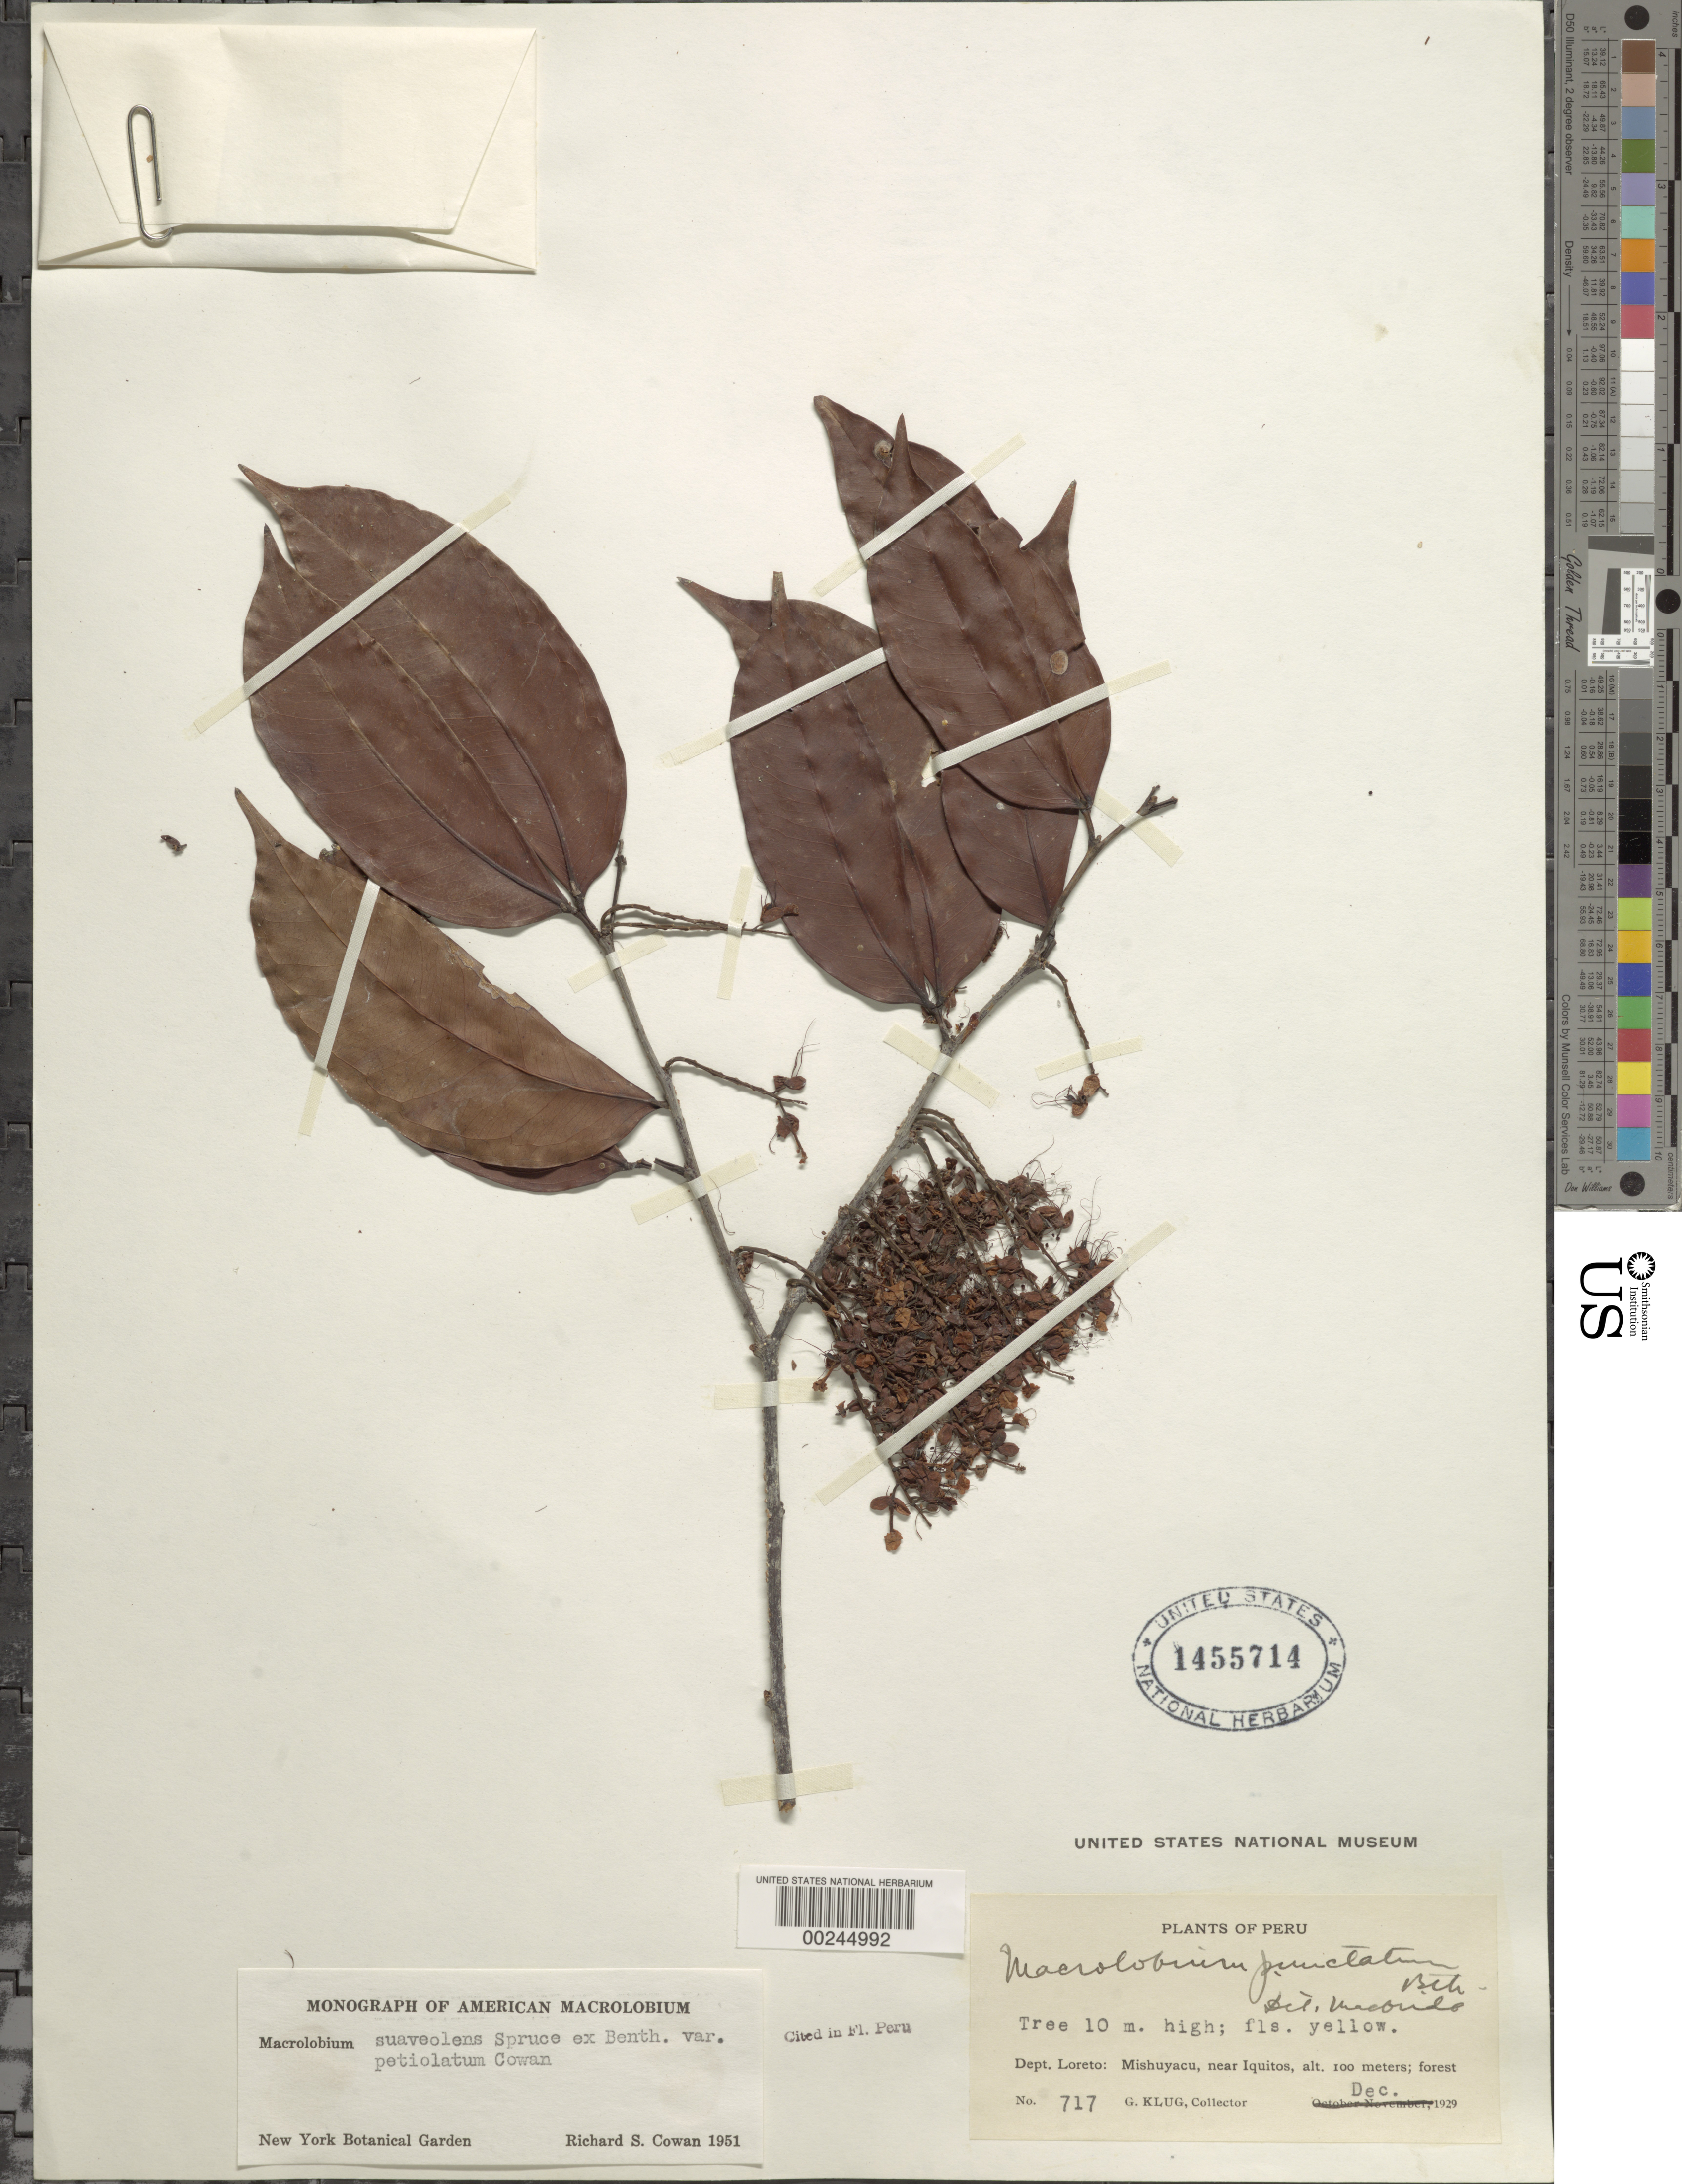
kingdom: Plantae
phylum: Tracheophyta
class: Magnoliopsida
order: Fabales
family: Fabaceae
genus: Macrolobium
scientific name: Macrolobium suaveolens var. petiolatum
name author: R.S. Cowan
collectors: G. Klug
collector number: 717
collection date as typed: Dec 1929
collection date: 1929-12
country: Peru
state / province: Loreto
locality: Mishuyacu, near Iquitos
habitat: Forest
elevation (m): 100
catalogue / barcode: US 1455714